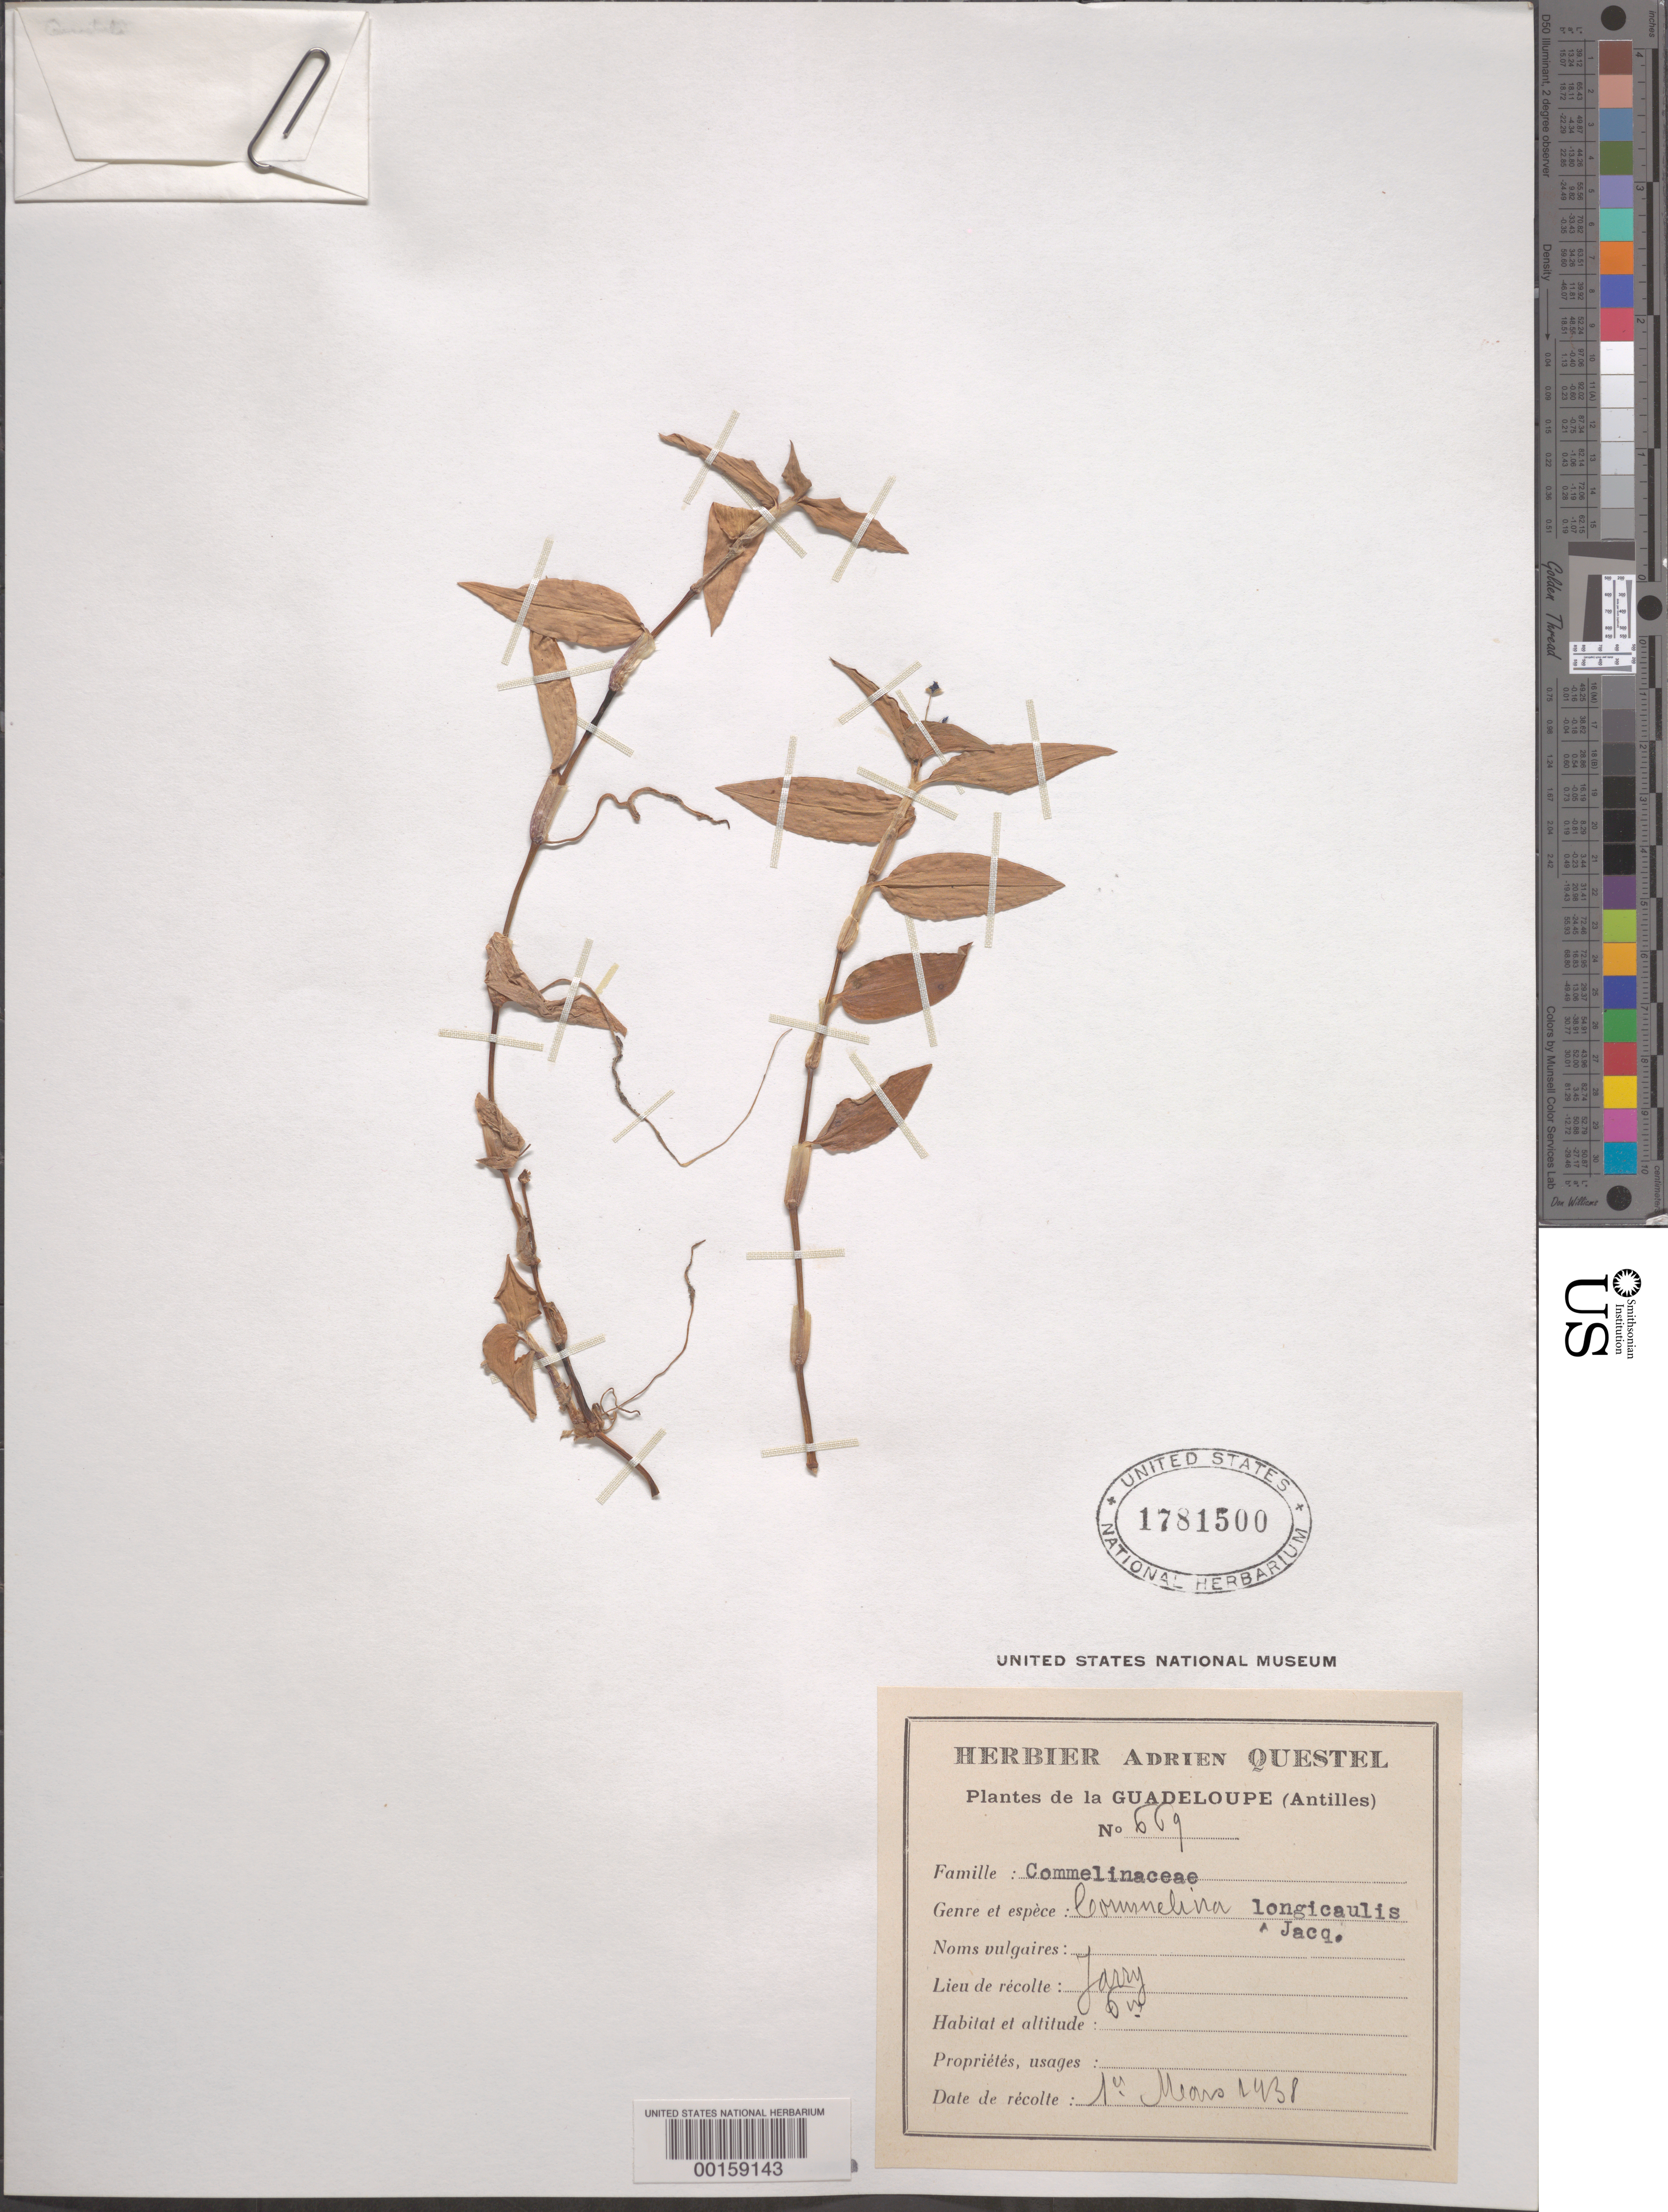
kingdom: Plantae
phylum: Tracheophyta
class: Liliopsida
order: Commelinales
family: Commelinaceae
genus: Commelina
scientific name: Commelina diffusa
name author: Burm. f.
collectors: -. Larry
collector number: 669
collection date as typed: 01 Mar 1938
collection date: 1938-03-01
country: Guadeloupe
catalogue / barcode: US 1781500